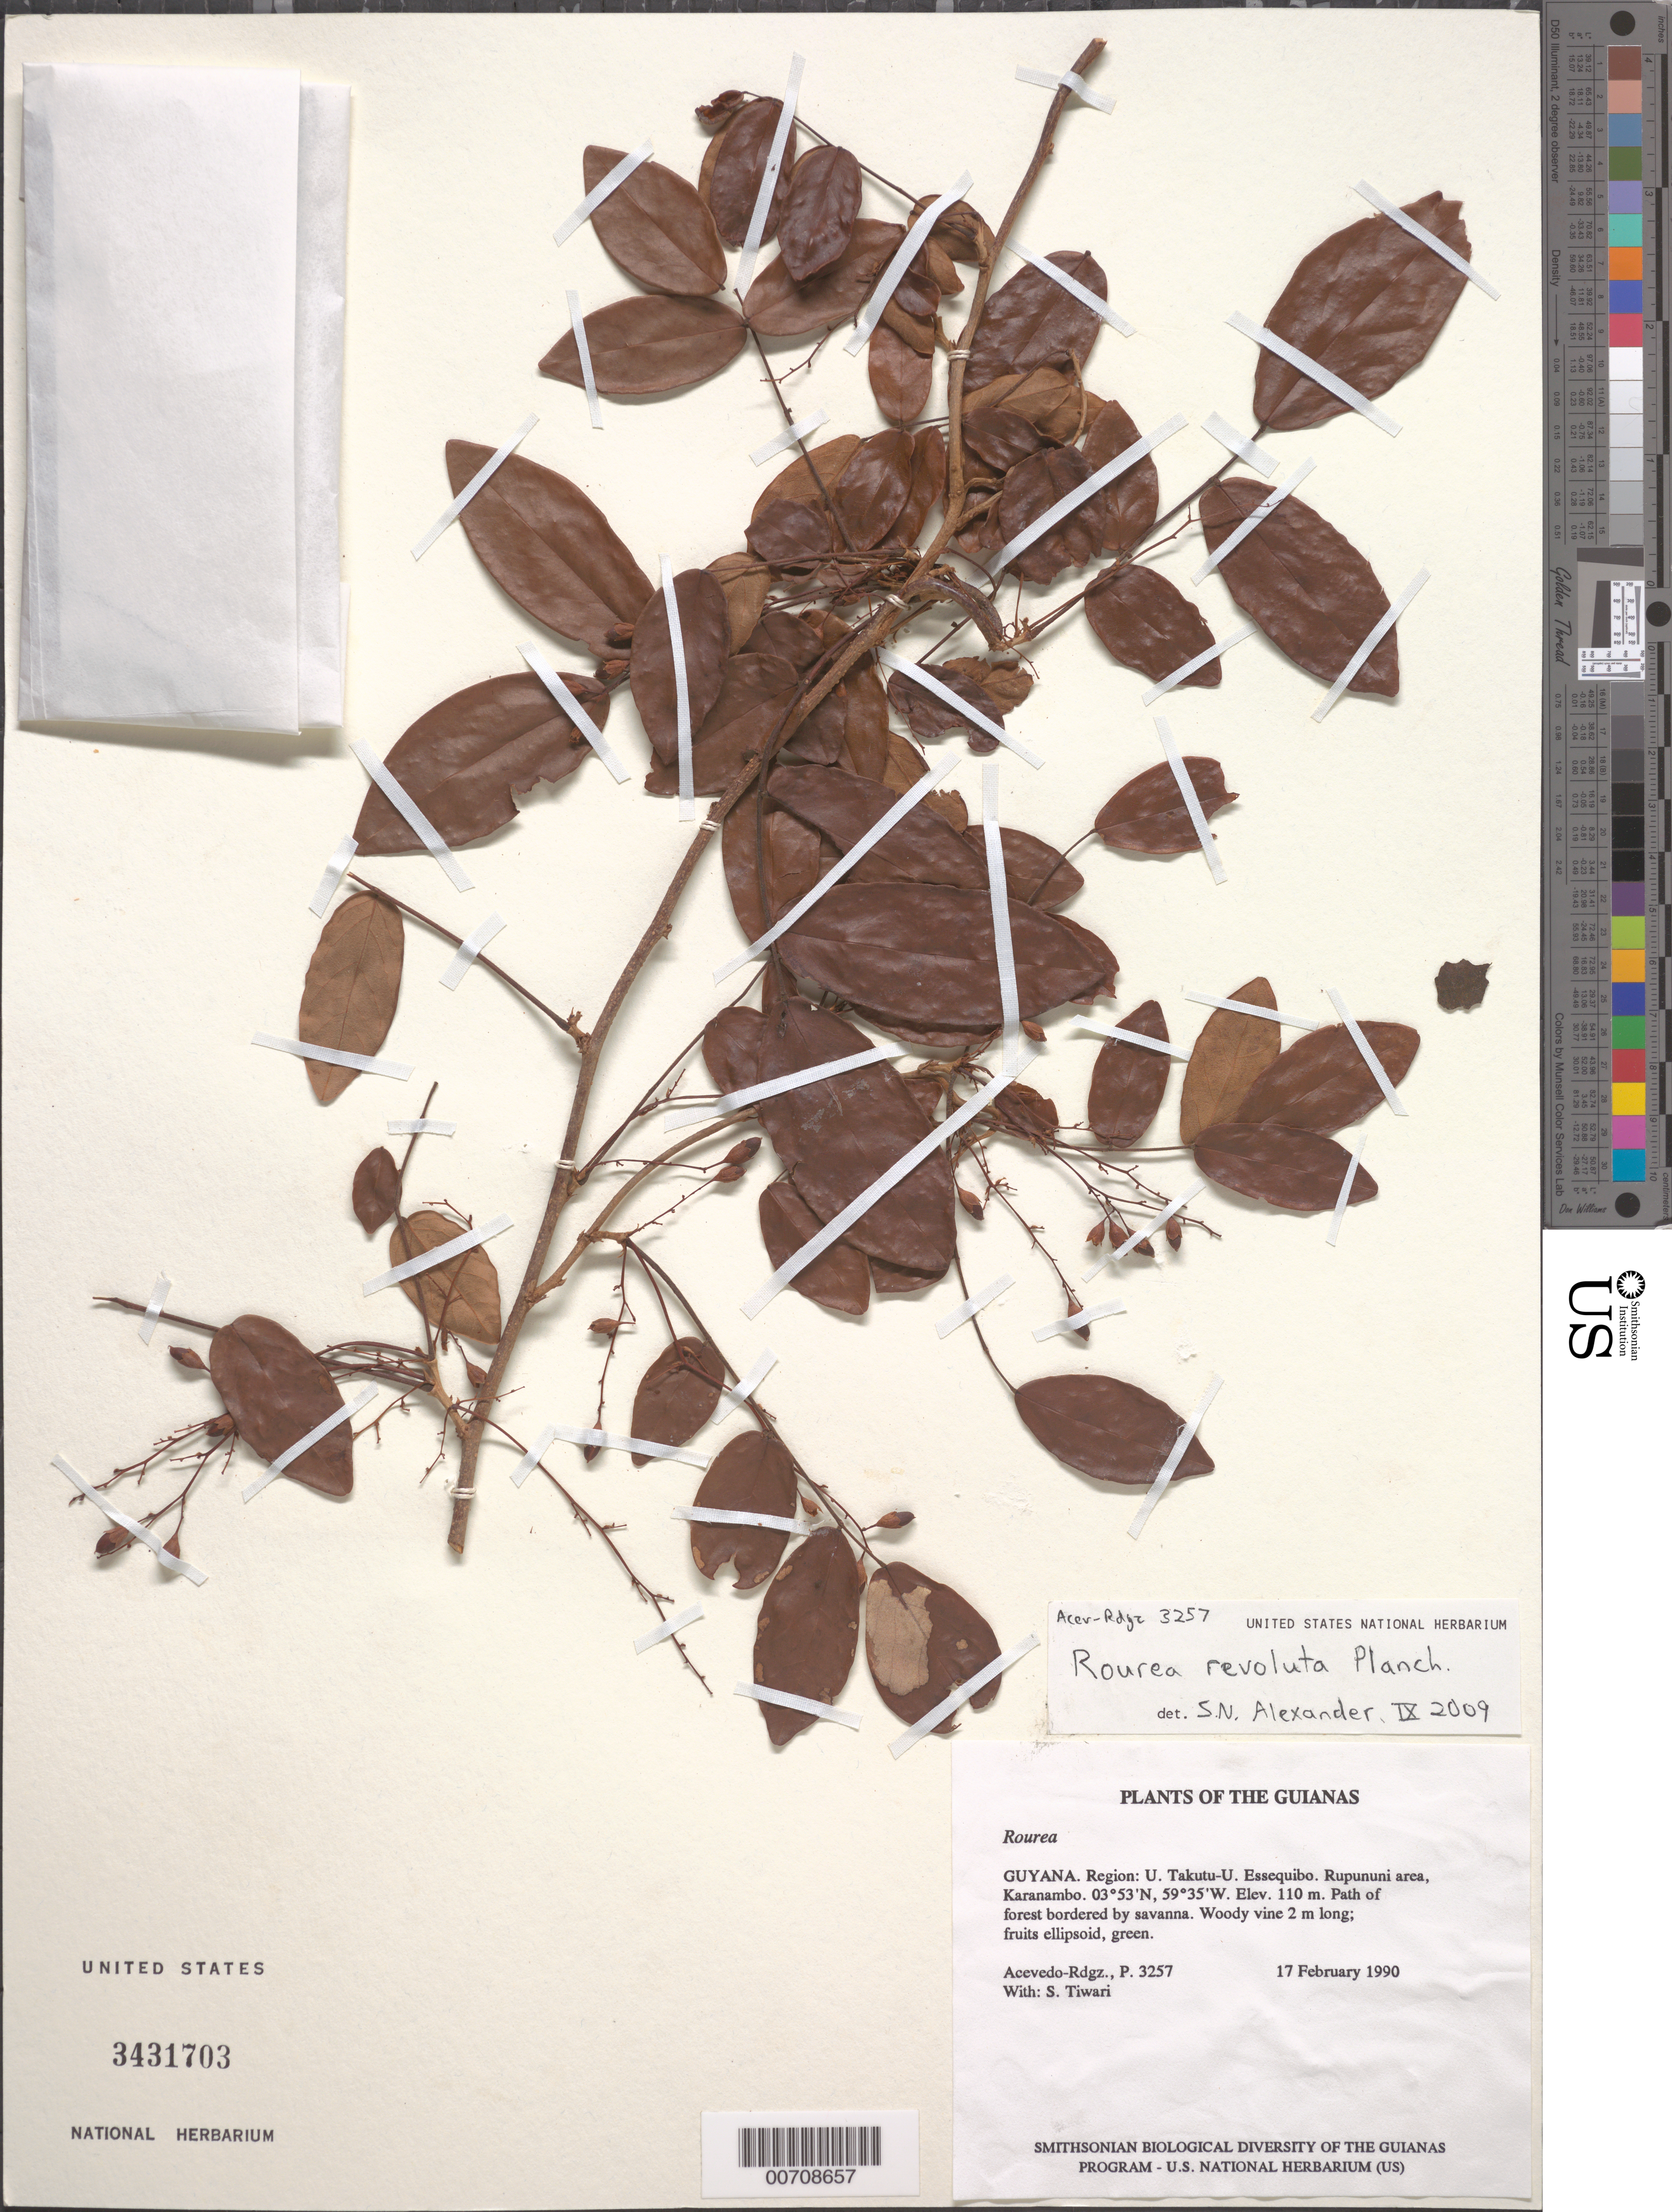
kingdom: Plantae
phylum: Tracheophyta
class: Magnoliopsida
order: Oxalidales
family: Connaraceae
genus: Rourea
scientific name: Rourea sp.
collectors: P. Acevedo-Rodr. & S. Tiwari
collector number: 3257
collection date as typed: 17 Feb 1990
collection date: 1990-02-17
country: Guyana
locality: U. Takutu - U. Essequibo. Rupununi area, Karanambo.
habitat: Path of forest bordered by savanna.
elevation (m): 110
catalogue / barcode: US 3431703